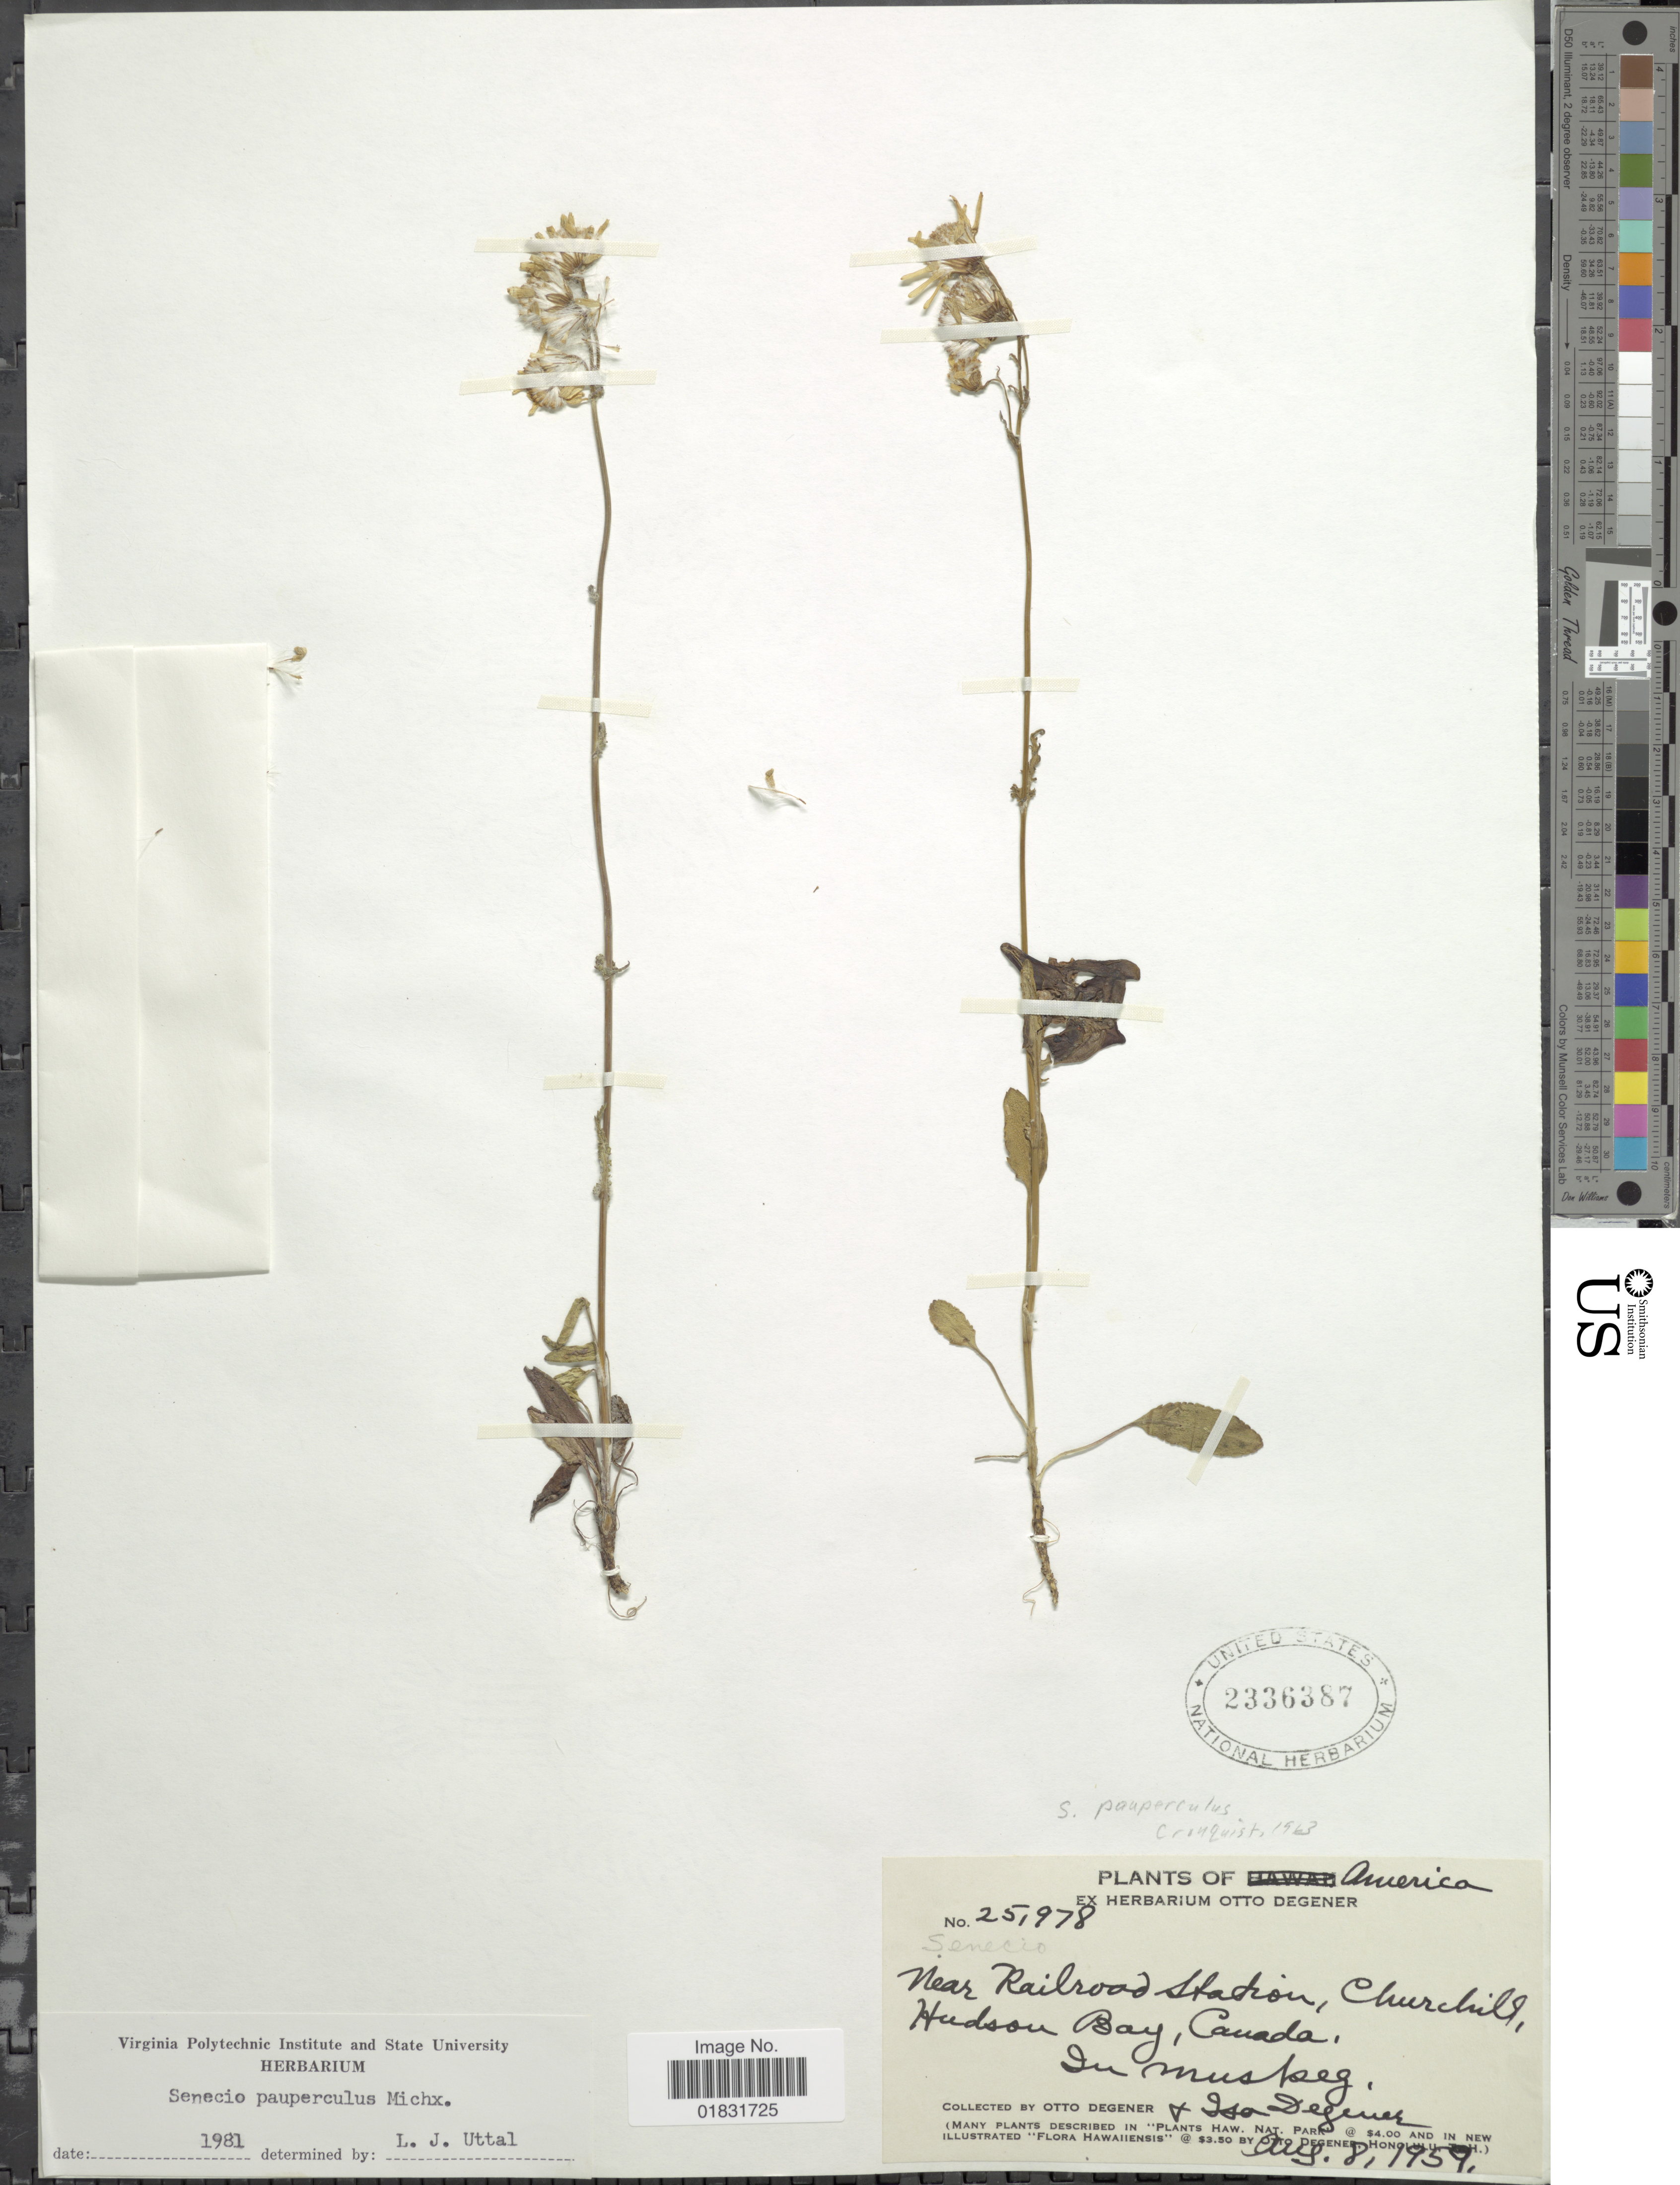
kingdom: Plantae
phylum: Tracheophyta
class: Magnoliopsida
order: Asterales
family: Asteraceae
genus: Packera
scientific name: Packera paupercula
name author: (Michx.) Á. Löve & D. Löve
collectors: O. Degener & I. Degener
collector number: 25978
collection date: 1959-08-08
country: Canada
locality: Near Railroad station, Churchill, Hudson Bay, in muskeg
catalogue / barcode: US 2336387